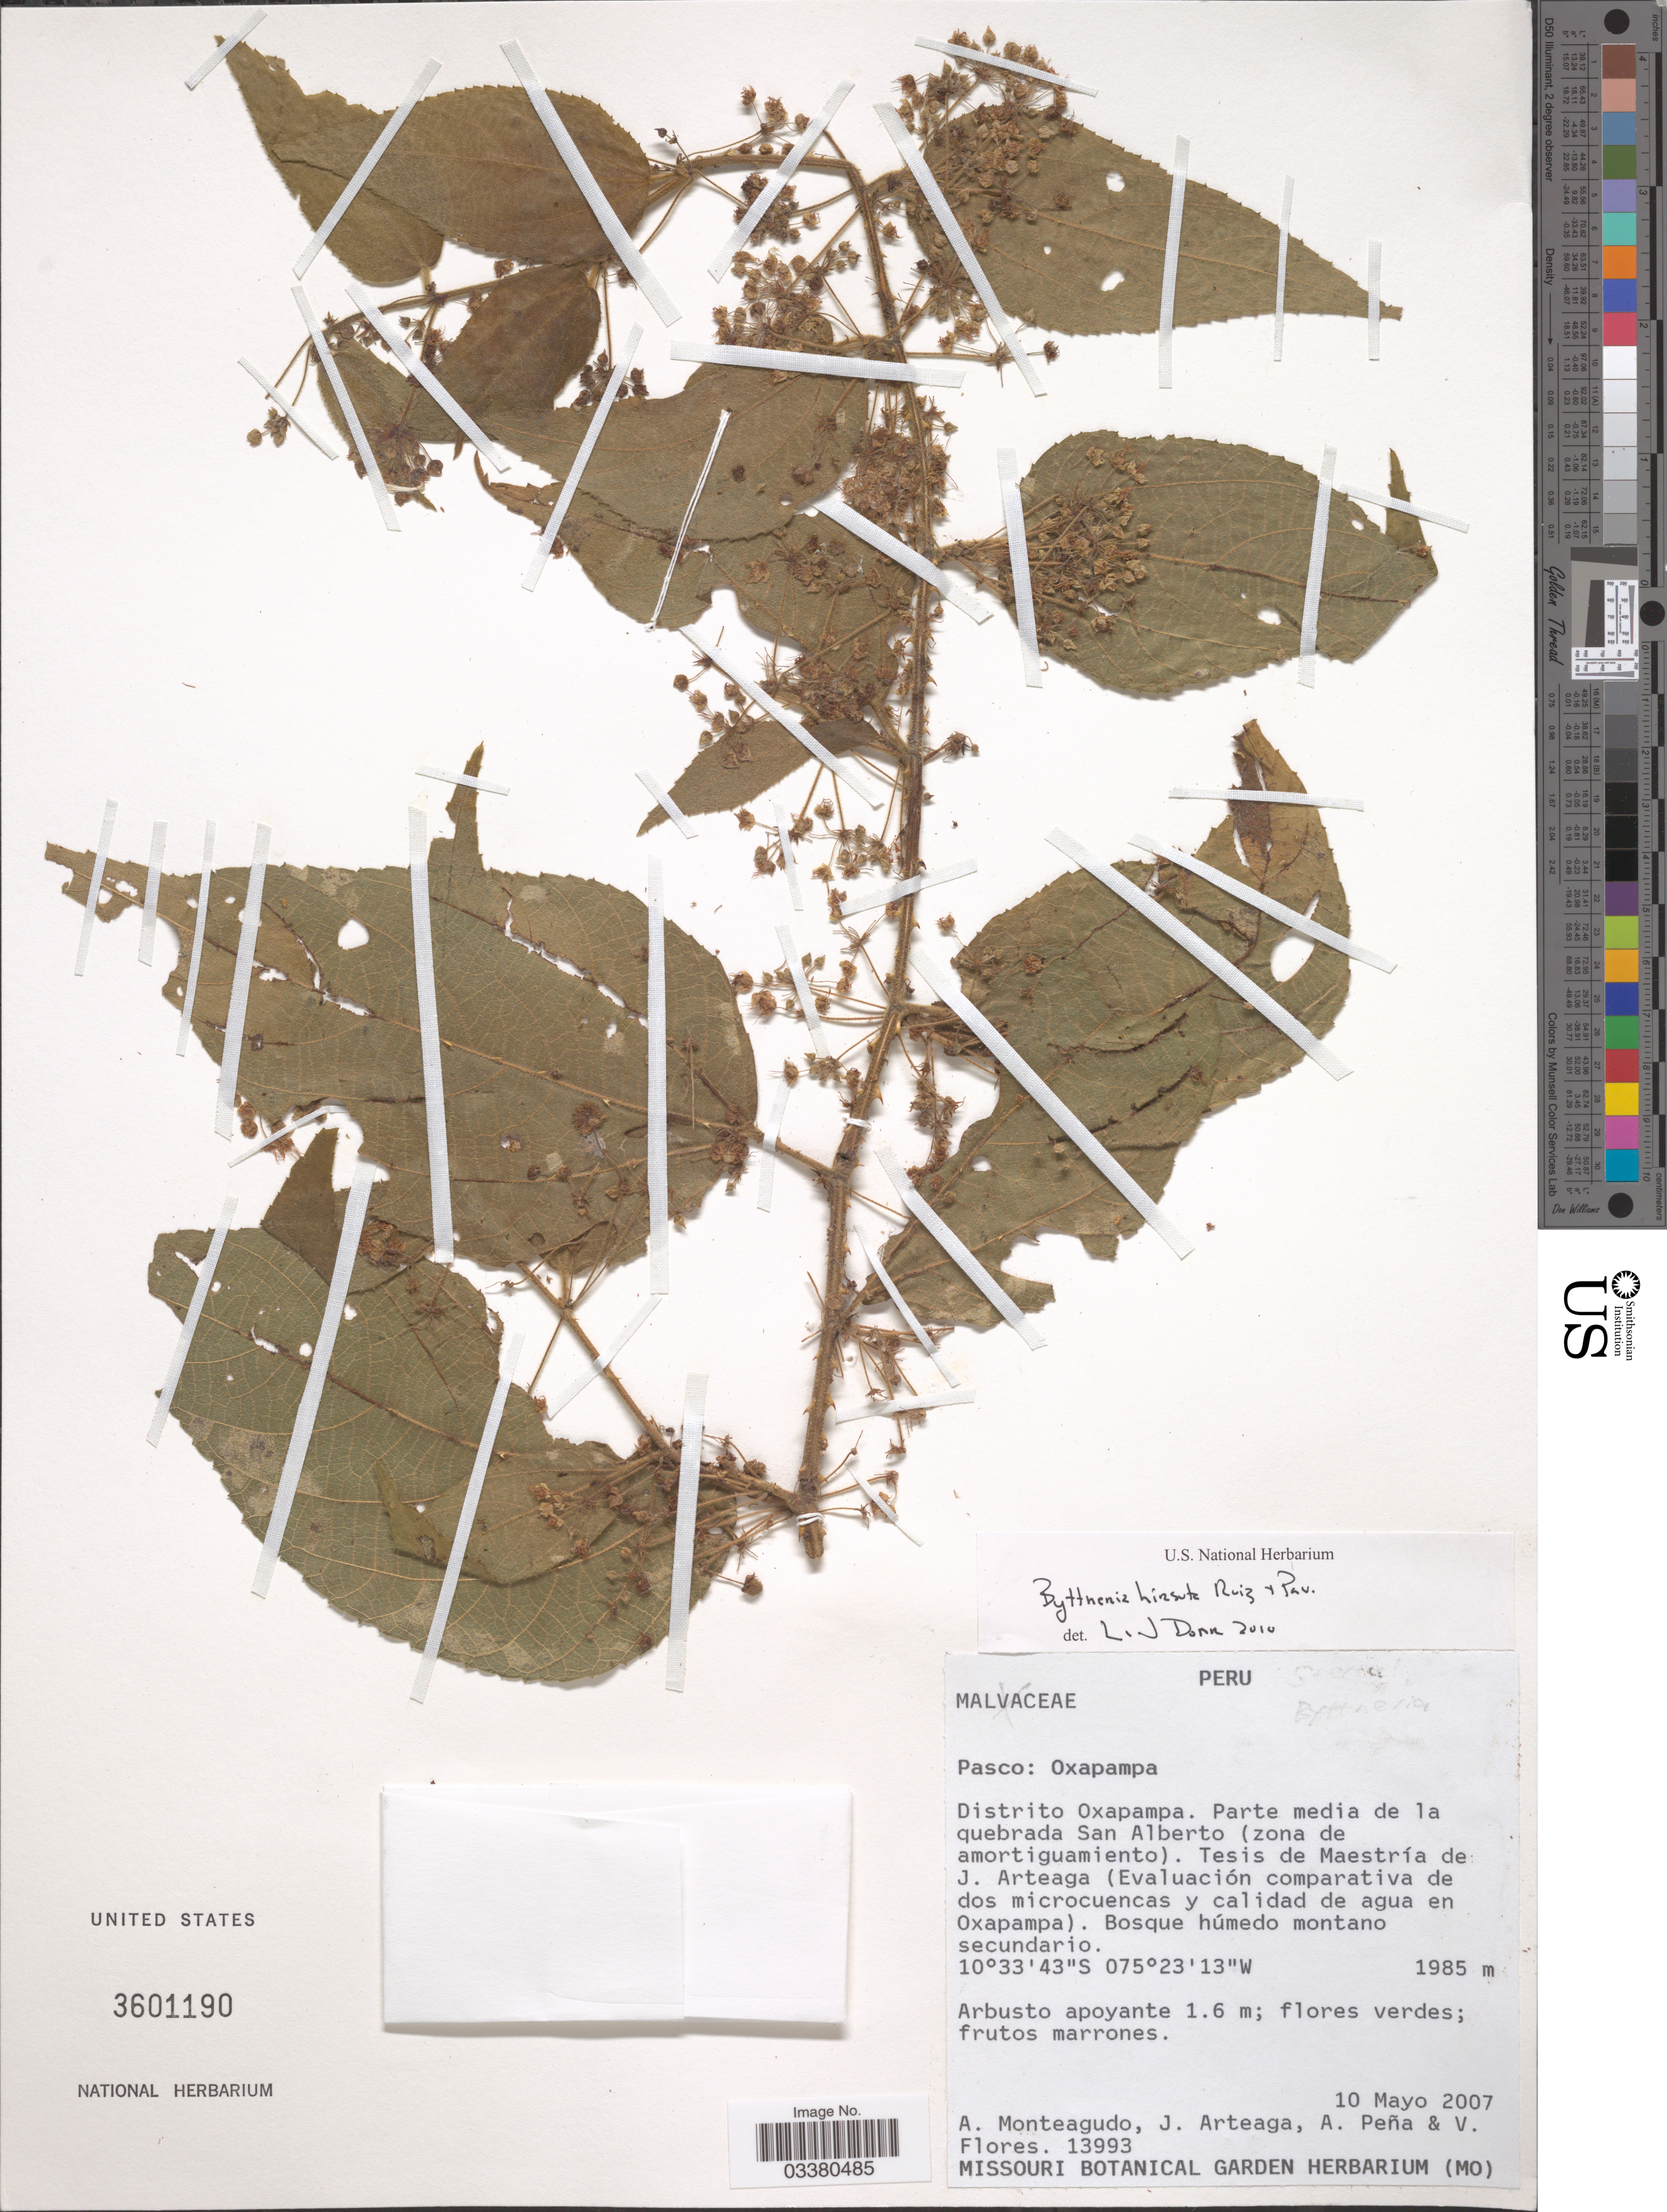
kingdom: Plantae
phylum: Tracheophyta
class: Magnoliopsida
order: Malvales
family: Malvaceae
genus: Byttneria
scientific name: Byttneria hirsuta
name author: Ruiz & Pav.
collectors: A. Monteagudo, J. Arteaga, A. Peña & V. Flores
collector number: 13993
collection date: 2007-05-10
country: Peru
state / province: Pasco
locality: Oxapampa. Distrito Oxapampa. Parte media de la quebrada San Alberto (zona de amortiguamiento).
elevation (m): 1985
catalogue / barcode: US 3601190